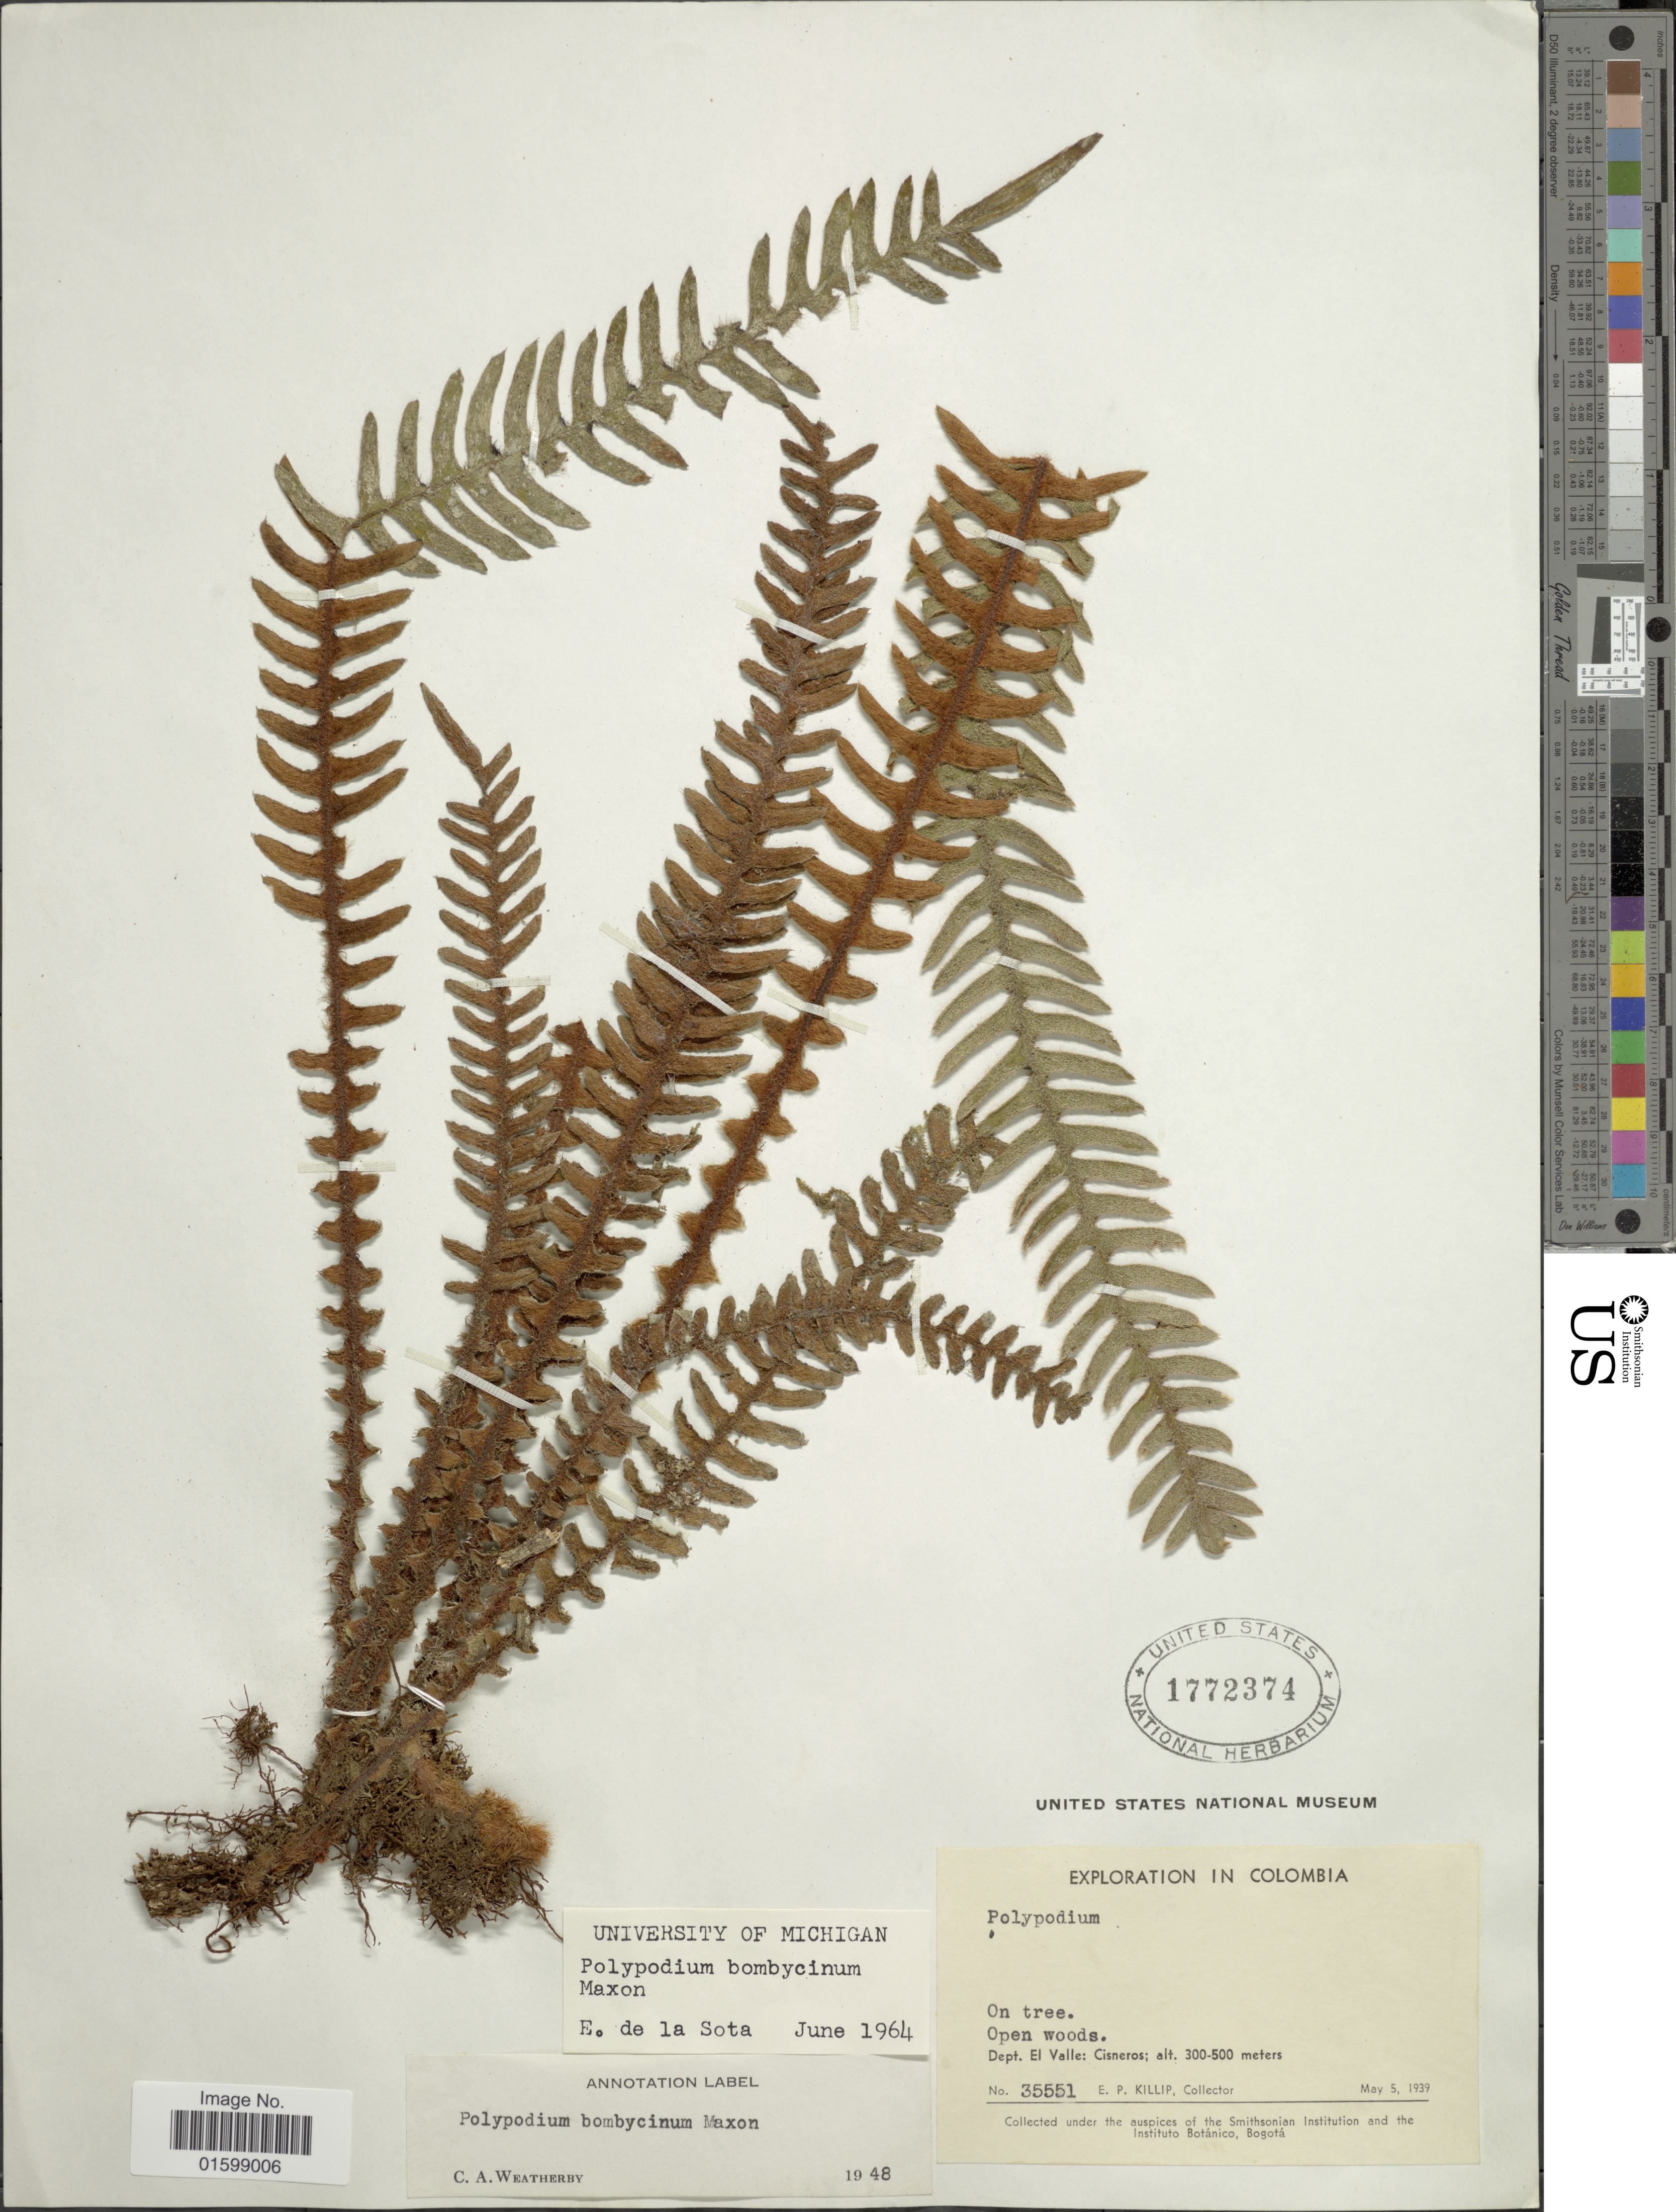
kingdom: Plantae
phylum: Tracheophyta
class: Polypodiopsida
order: Polypodiales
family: Polypodiaceae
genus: Pleopeltis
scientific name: Pleopeltis bombycina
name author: (Maxon) A.R. Sm.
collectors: E. P. Killip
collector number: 35551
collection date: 1939-05-05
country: Colombia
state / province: Valle del Cauca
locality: On tree, open woods, dept. El Valle: Cisneros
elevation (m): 300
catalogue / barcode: US 1772374